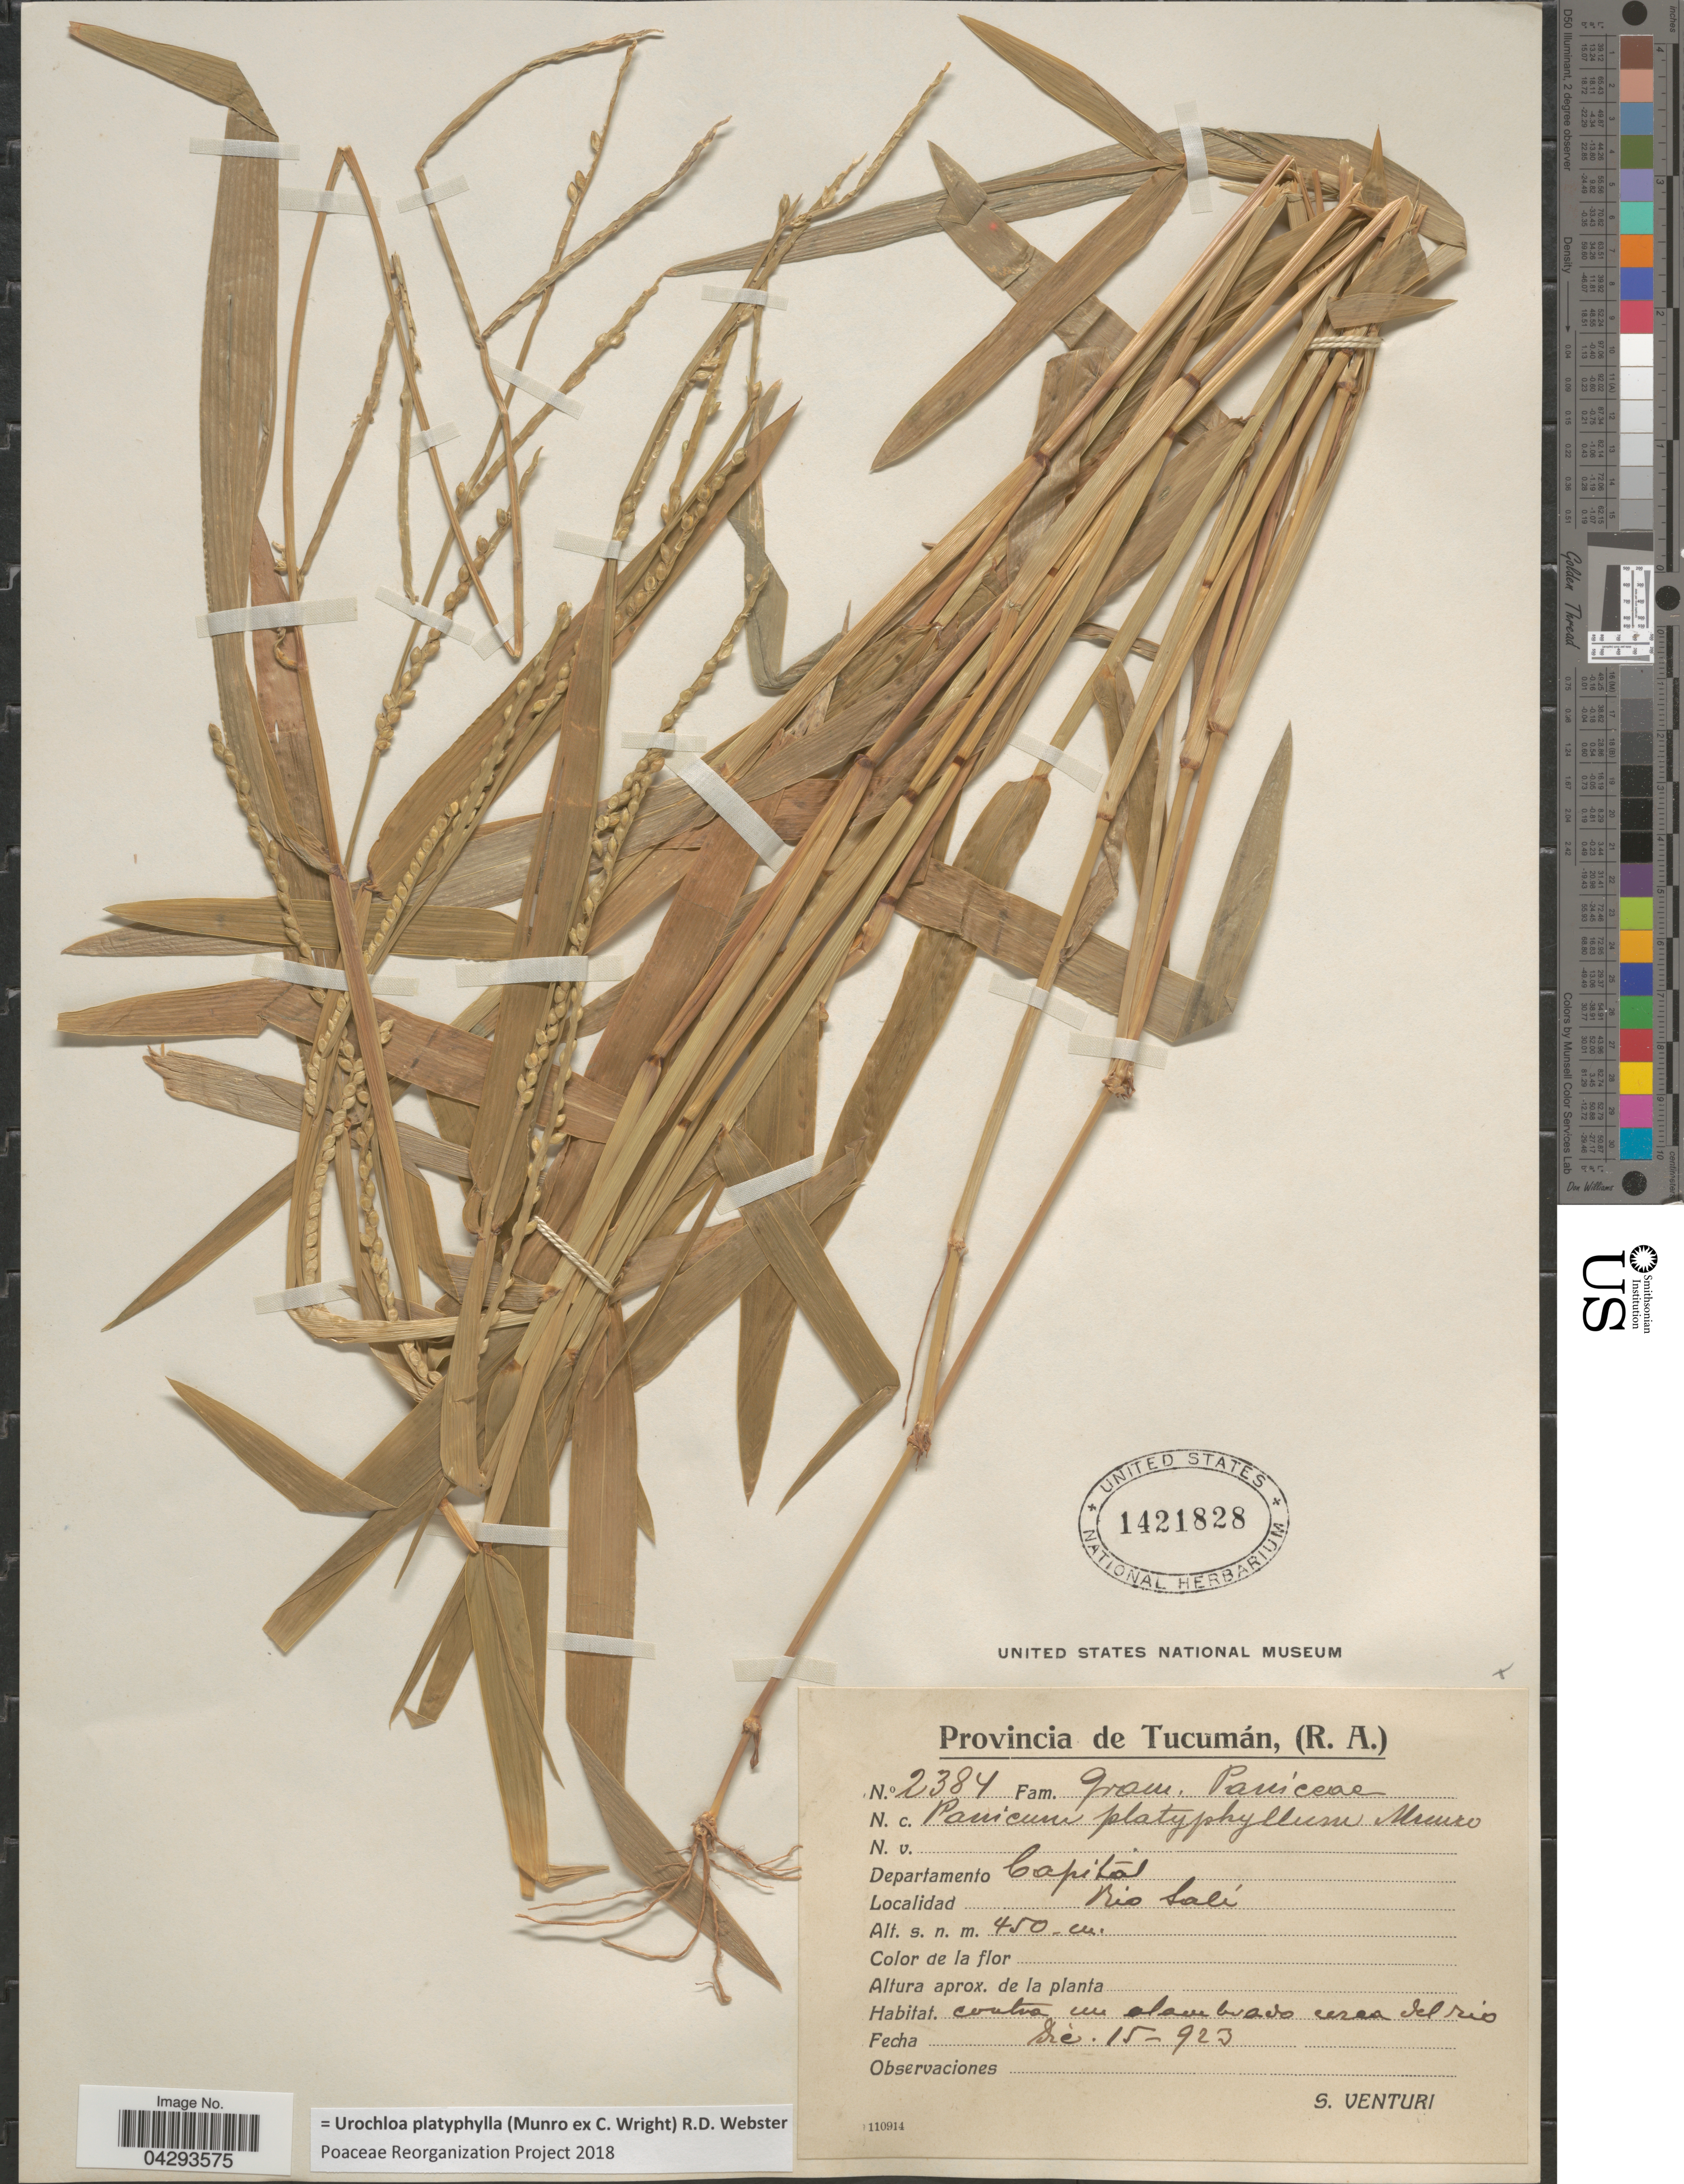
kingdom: Plantae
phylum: Tracheophyta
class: Liliopsida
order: Poales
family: Poaceae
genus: Urochloa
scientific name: Urochloa platyphylla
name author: (Munro ex C. Wright) R.D. Webster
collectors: S. Venturi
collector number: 2384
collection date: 1923-12-15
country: Argentina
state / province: Tucuman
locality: Departamento Capital. Rio Salí.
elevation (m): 450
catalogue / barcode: US 1421828